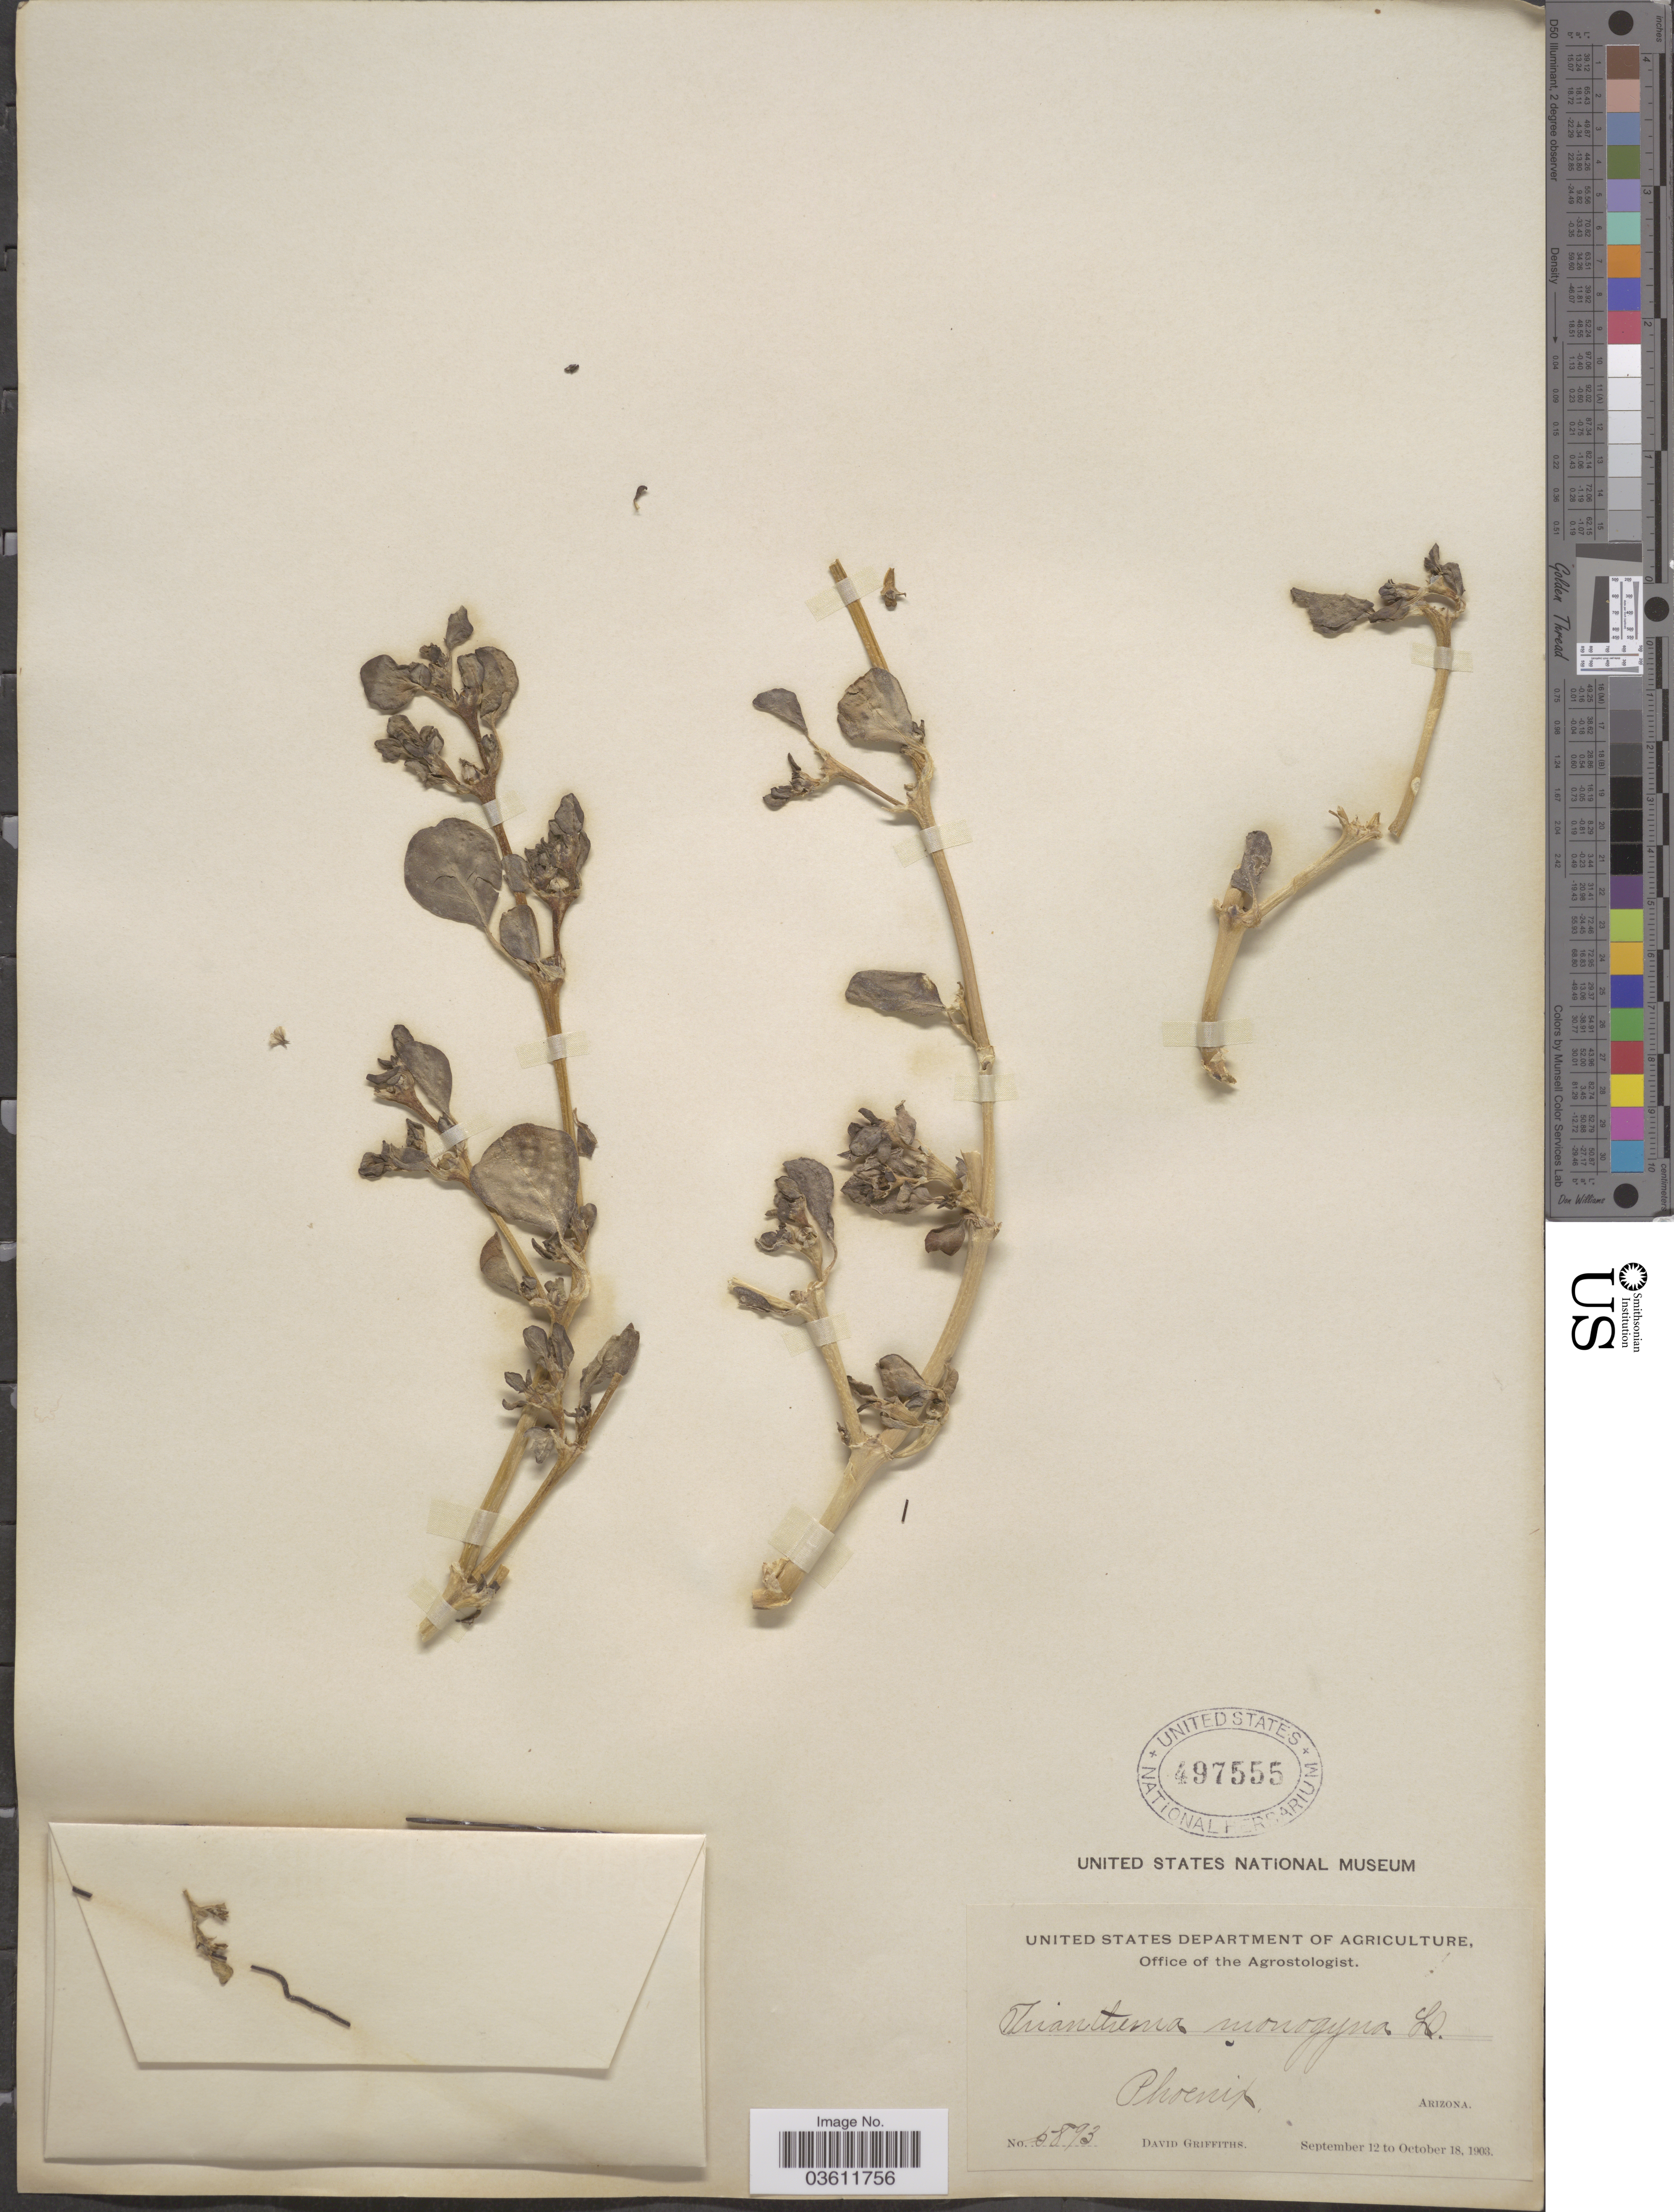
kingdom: Plantae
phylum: Tracheophyta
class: Magnoliopsida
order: Caryophyllales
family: Aizoaceae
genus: Trianthema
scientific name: Trianthema portulacastrum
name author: L.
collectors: D. Griffiths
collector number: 5893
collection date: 1903-09-12/1903-10-18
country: United States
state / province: Arizona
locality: Phoenix.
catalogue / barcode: US 497555